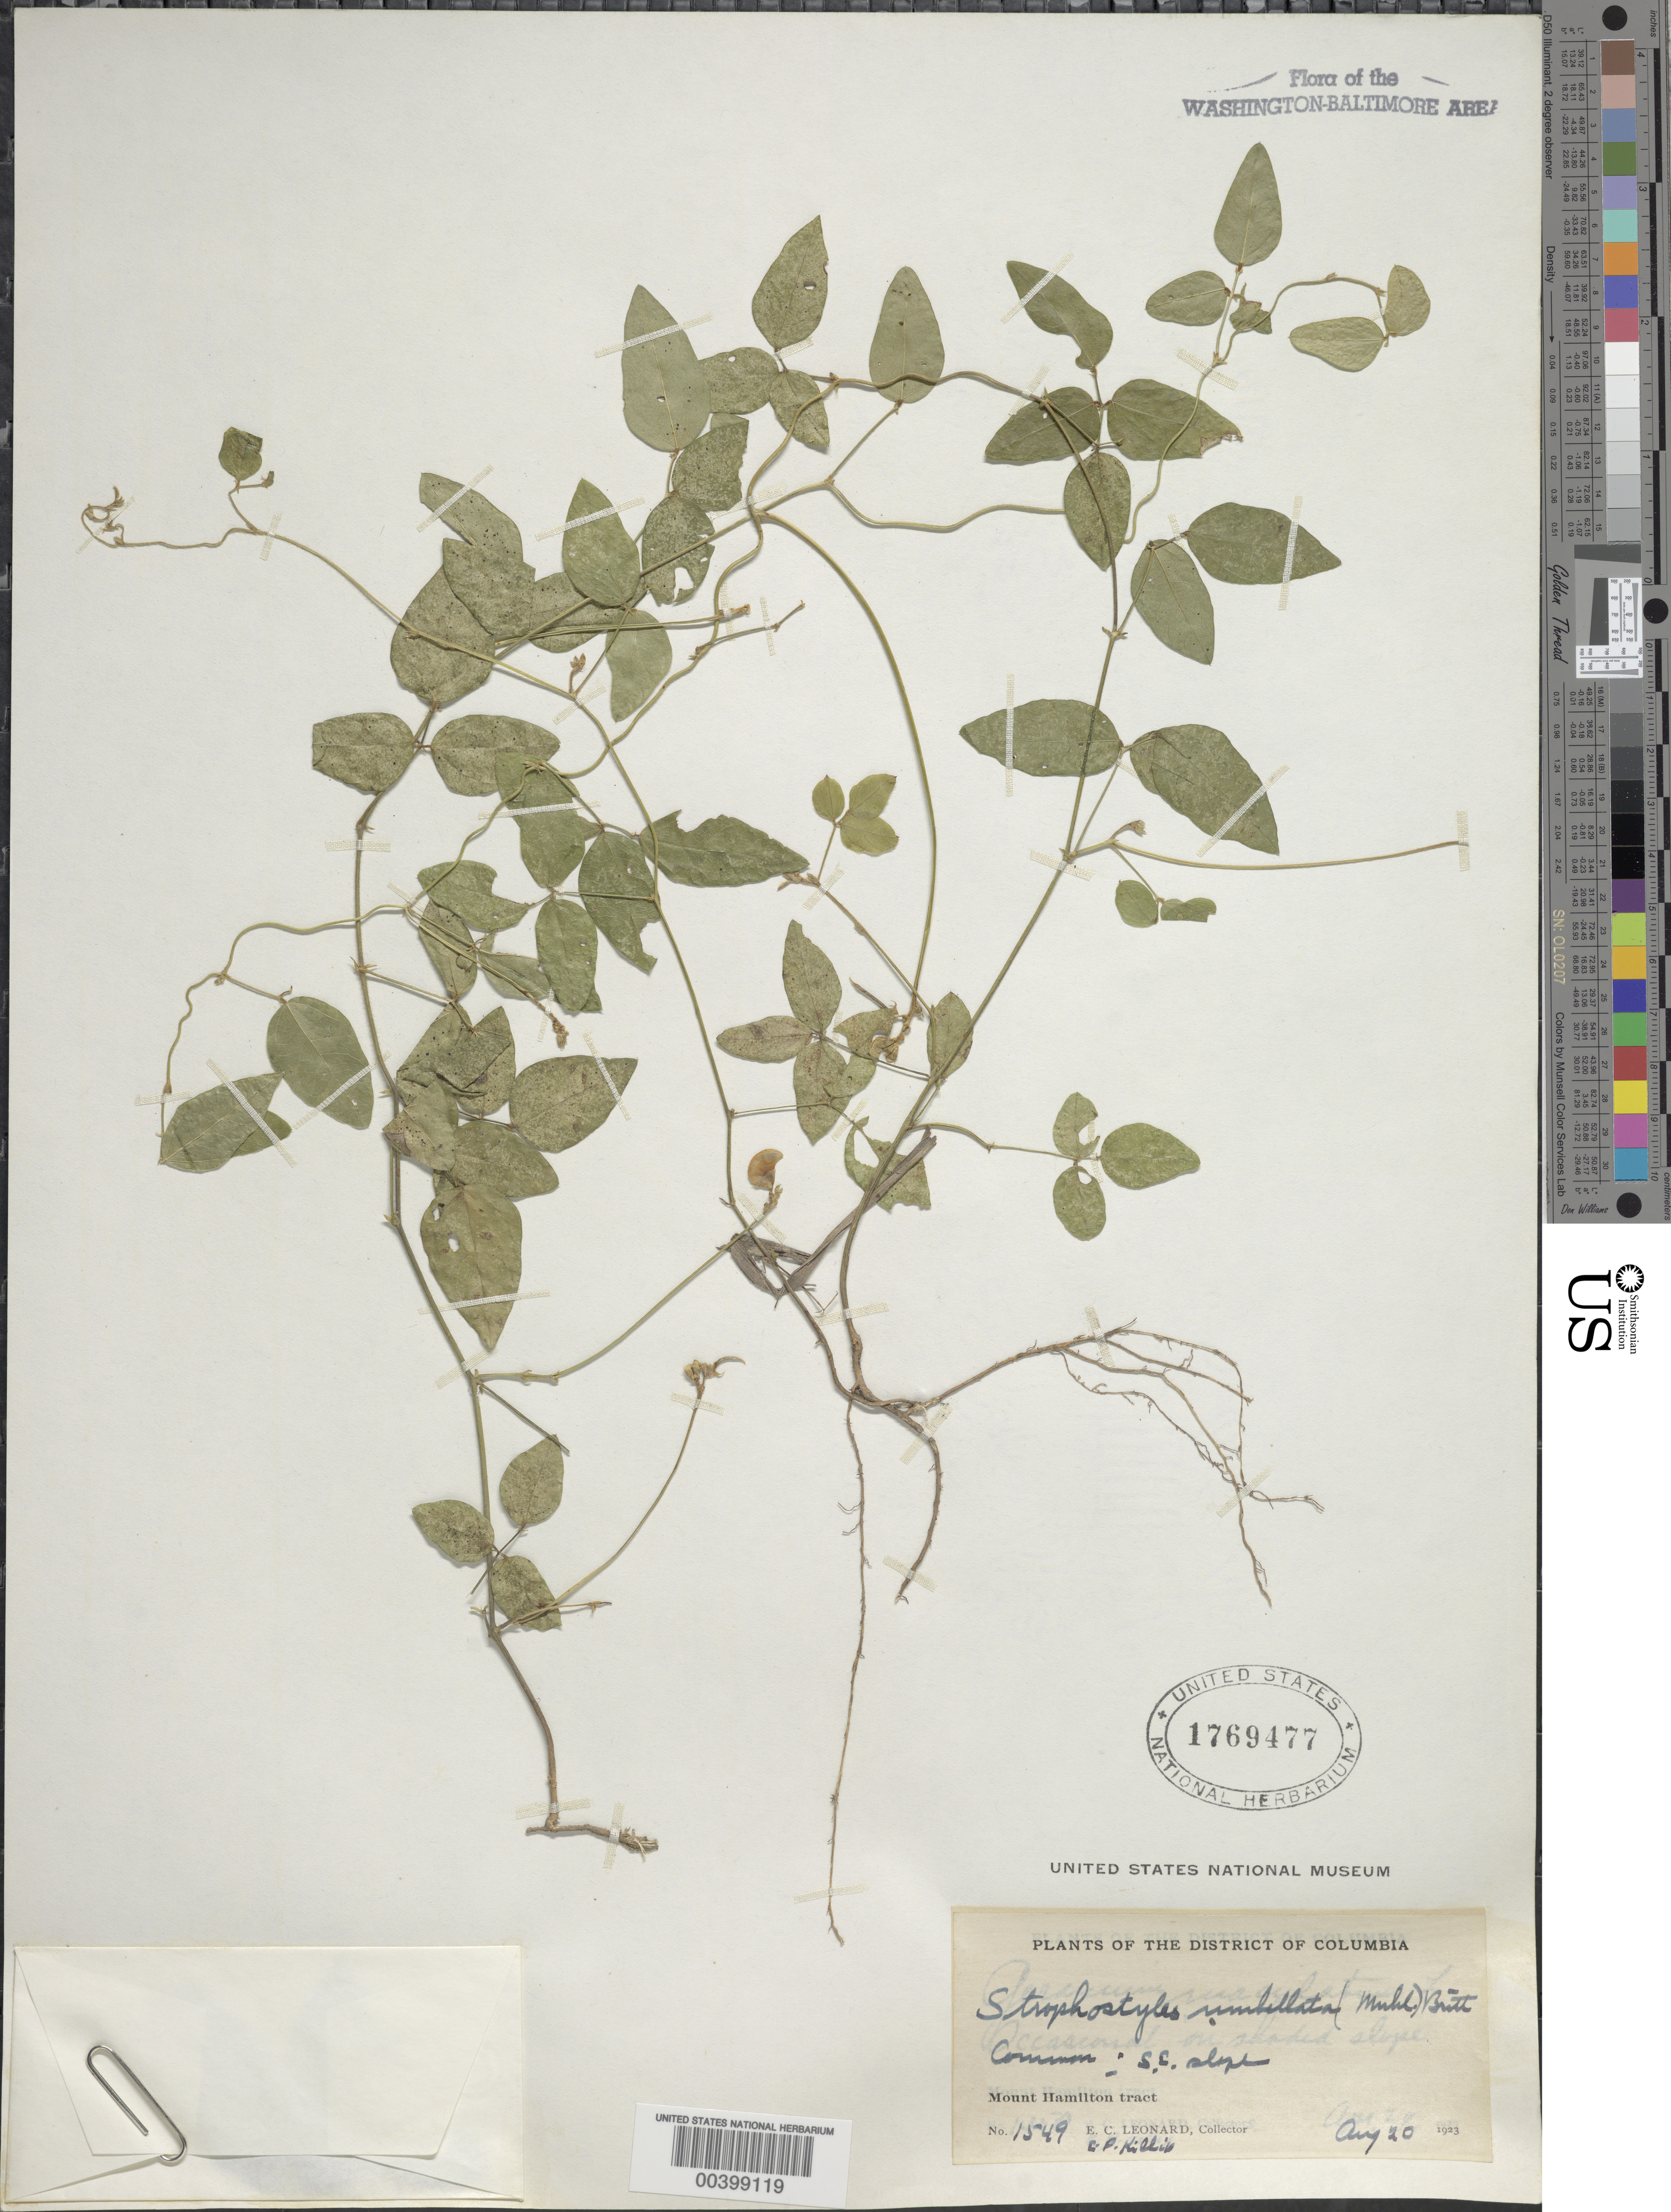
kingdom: Plantae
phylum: Tracheophyta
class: Magnoliopsida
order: Fabales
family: Fabaceae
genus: Strophostyles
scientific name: Strophostyles umbellata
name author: (Muhl. ex Willd.) Britton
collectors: E. C. Leonard & E. P. Killip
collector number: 1549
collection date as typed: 20 Aug 1923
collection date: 1923-08-20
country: United States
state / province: District of Columbia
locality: Mount Hamilton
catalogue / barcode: US 1769477